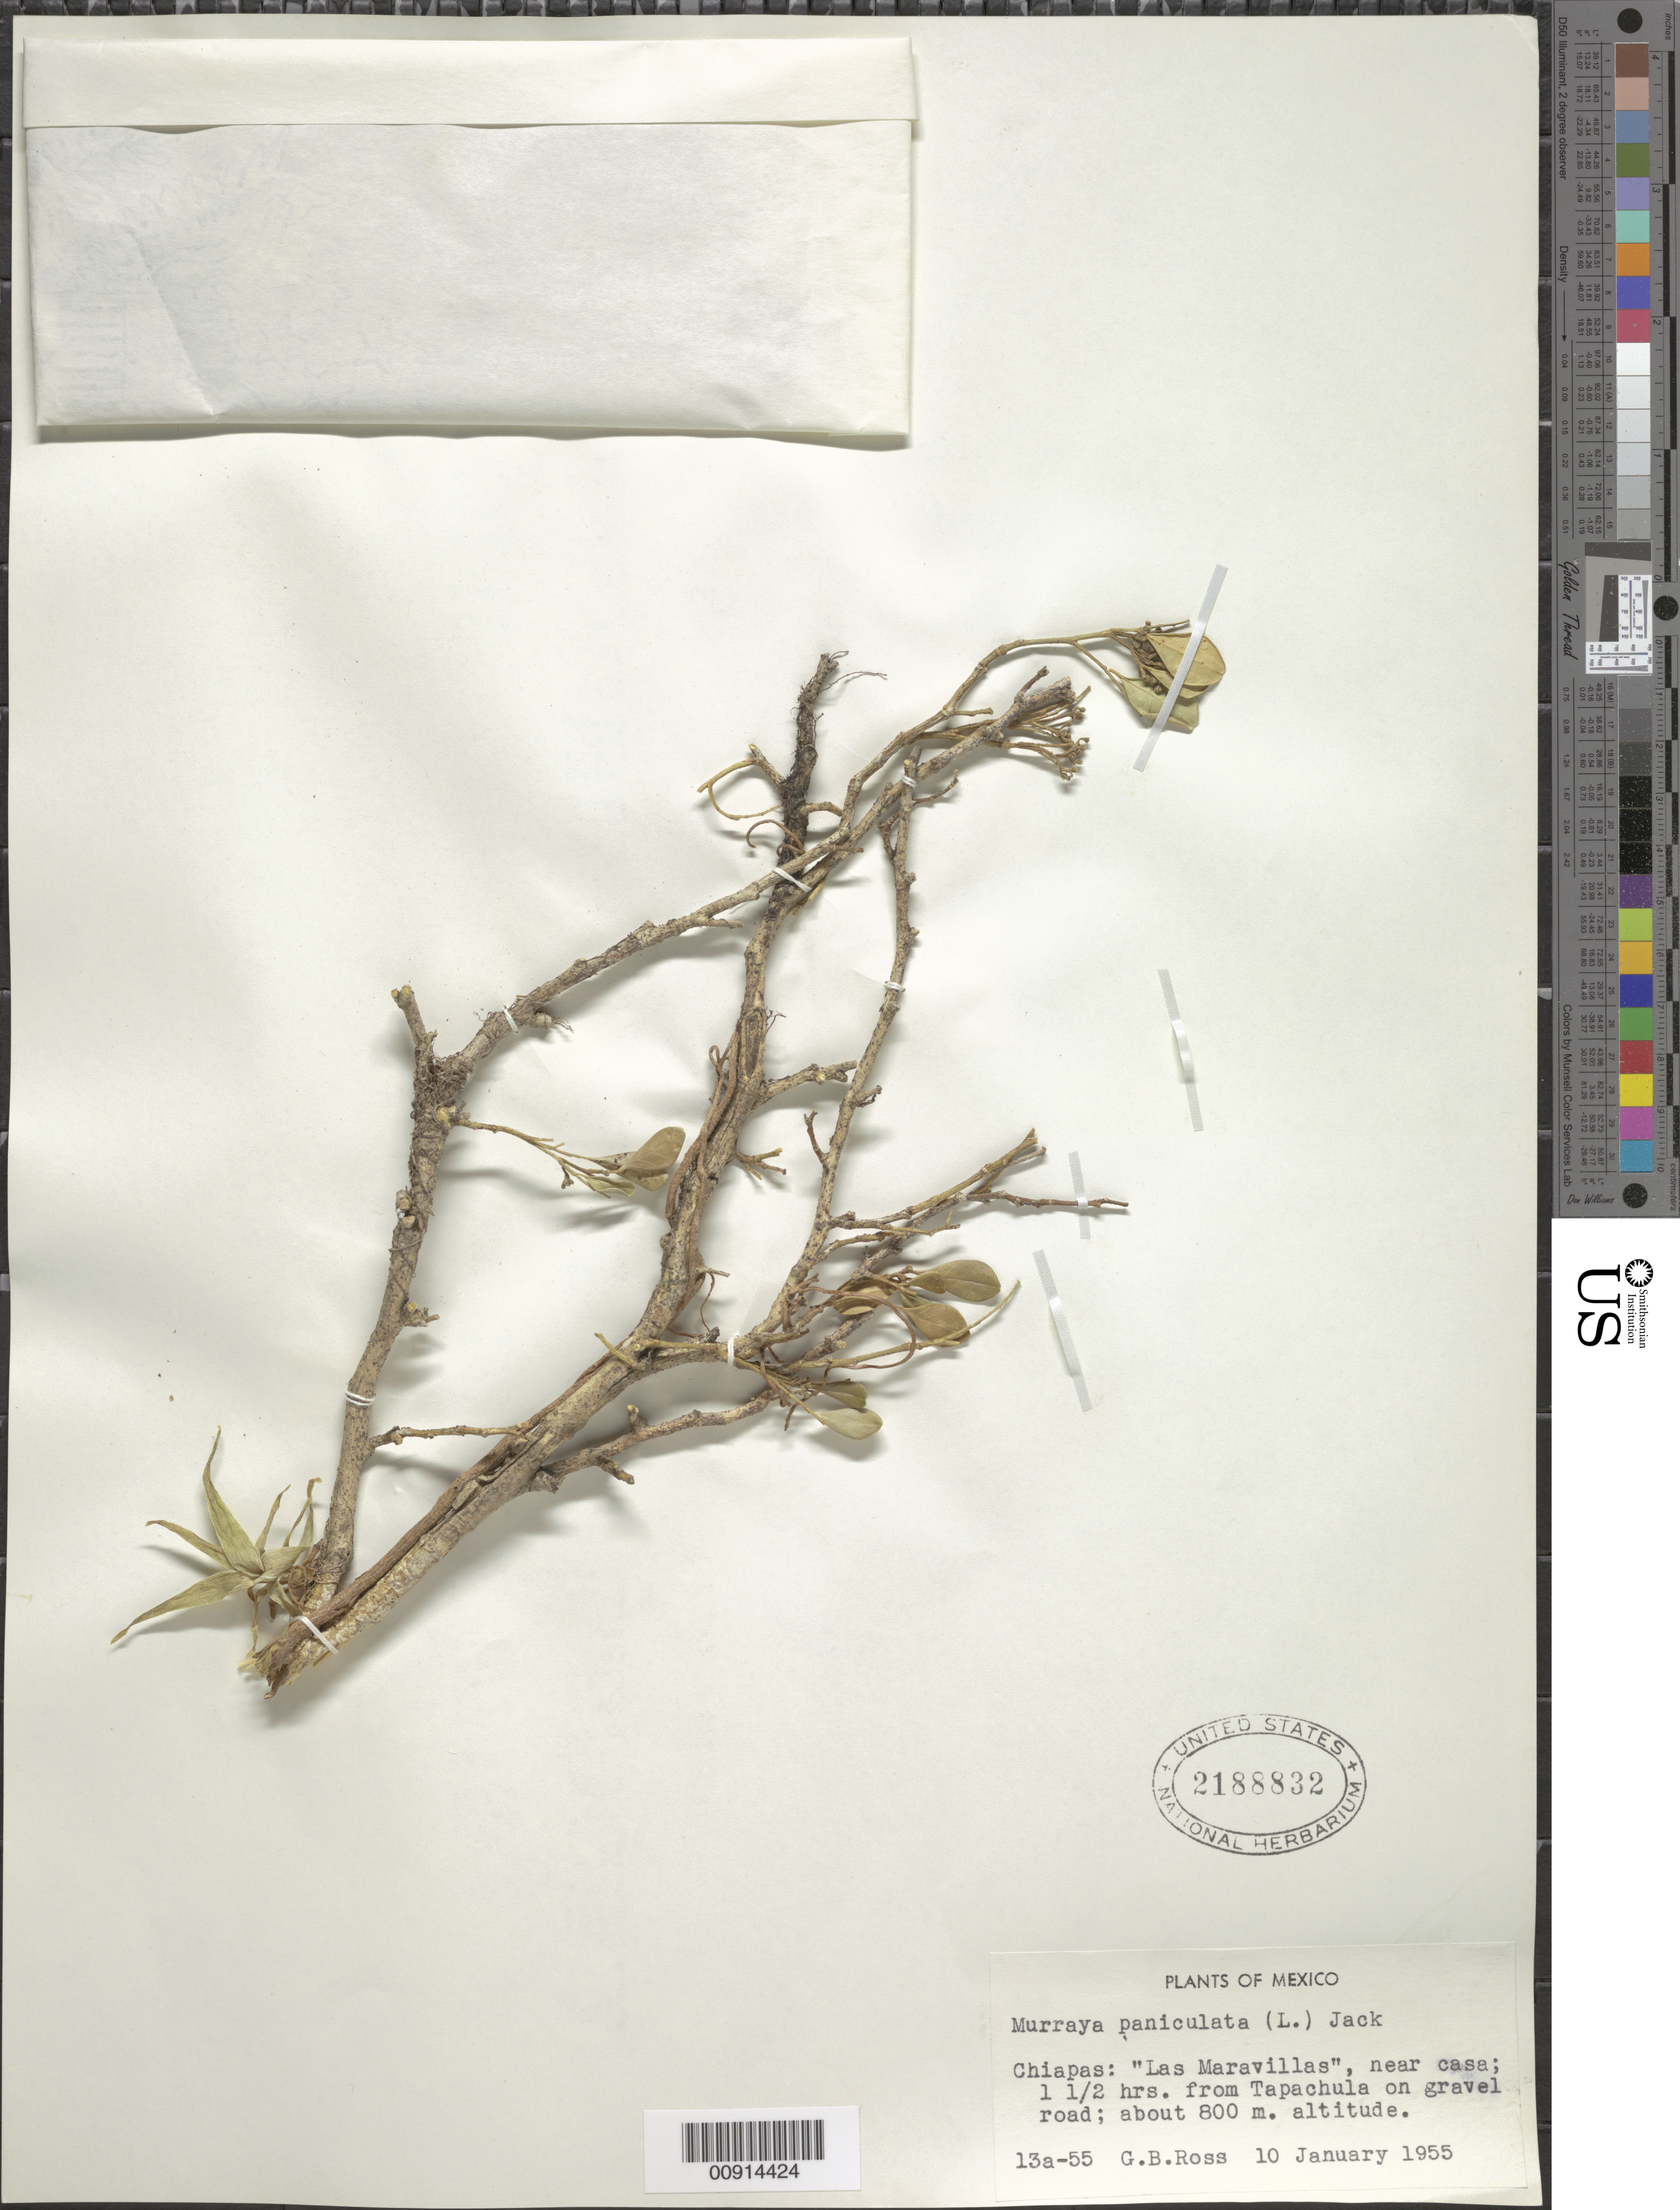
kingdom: Plantae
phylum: Tracheophyta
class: Magnoliopsida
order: Sapindales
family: Rutaceae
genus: Murraya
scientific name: Murraya paniculata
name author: (L.) Jack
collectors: G. B. Ross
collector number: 13 a-55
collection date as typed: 10 Jan 1955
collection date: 1955-01-10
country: Mexico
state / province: Chiapas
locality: Chiapas: "Las Maravillas", near casa; 1½ hrs. from Tapachula on gravel road.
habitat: On gravel road.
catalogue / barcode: US 2188832